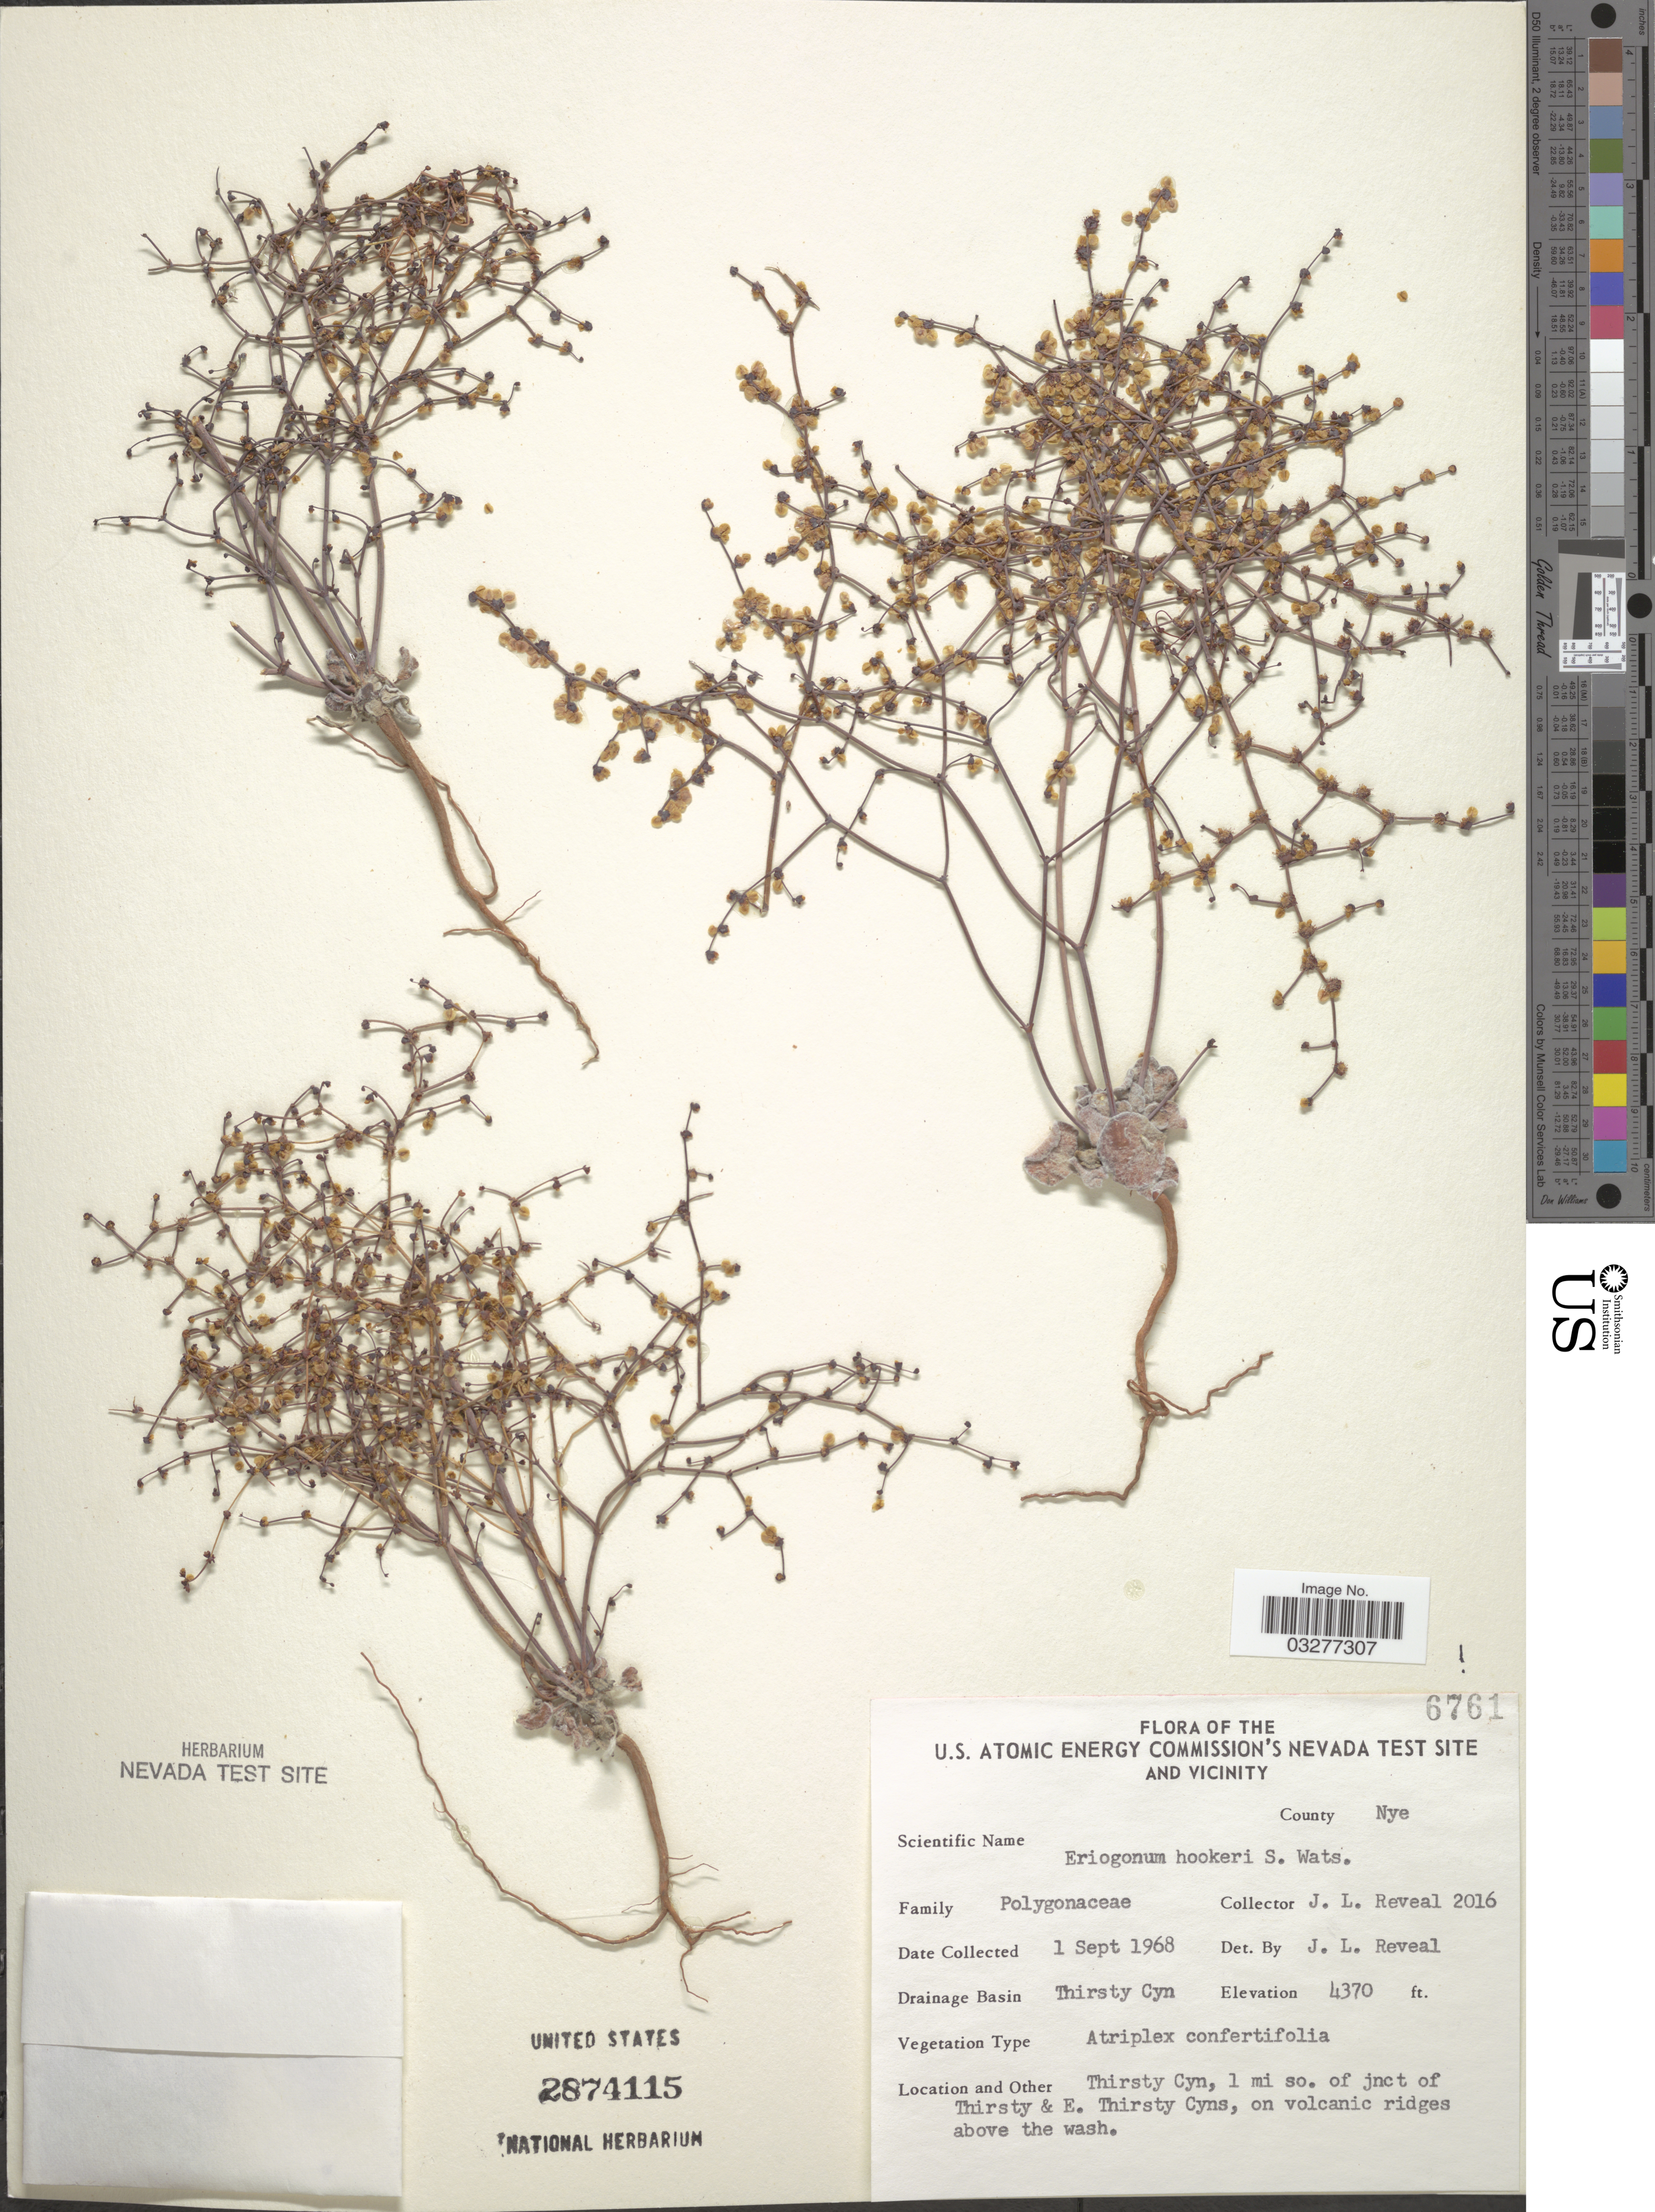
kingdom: Plantae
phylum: Tracheophyta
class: Magnoliopsida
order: Caryophyllales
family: Polygonaceae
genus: Eriogonum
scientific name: Eriogonum hookeri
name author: S. Watson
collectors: J. L. Reveal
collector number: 2016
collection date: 1968-09-01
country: United States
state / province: Nevada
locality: U. S. Atomic Energy Commission's Nevada Test Site and Vicinity. County Nye. Drainage Basin Thirsty Cyn. Thirsty Cyn, 1 mi so. of jnct of Thirsty & E. Thirsty Cyns.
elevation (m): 1332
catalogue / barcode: US 2874115